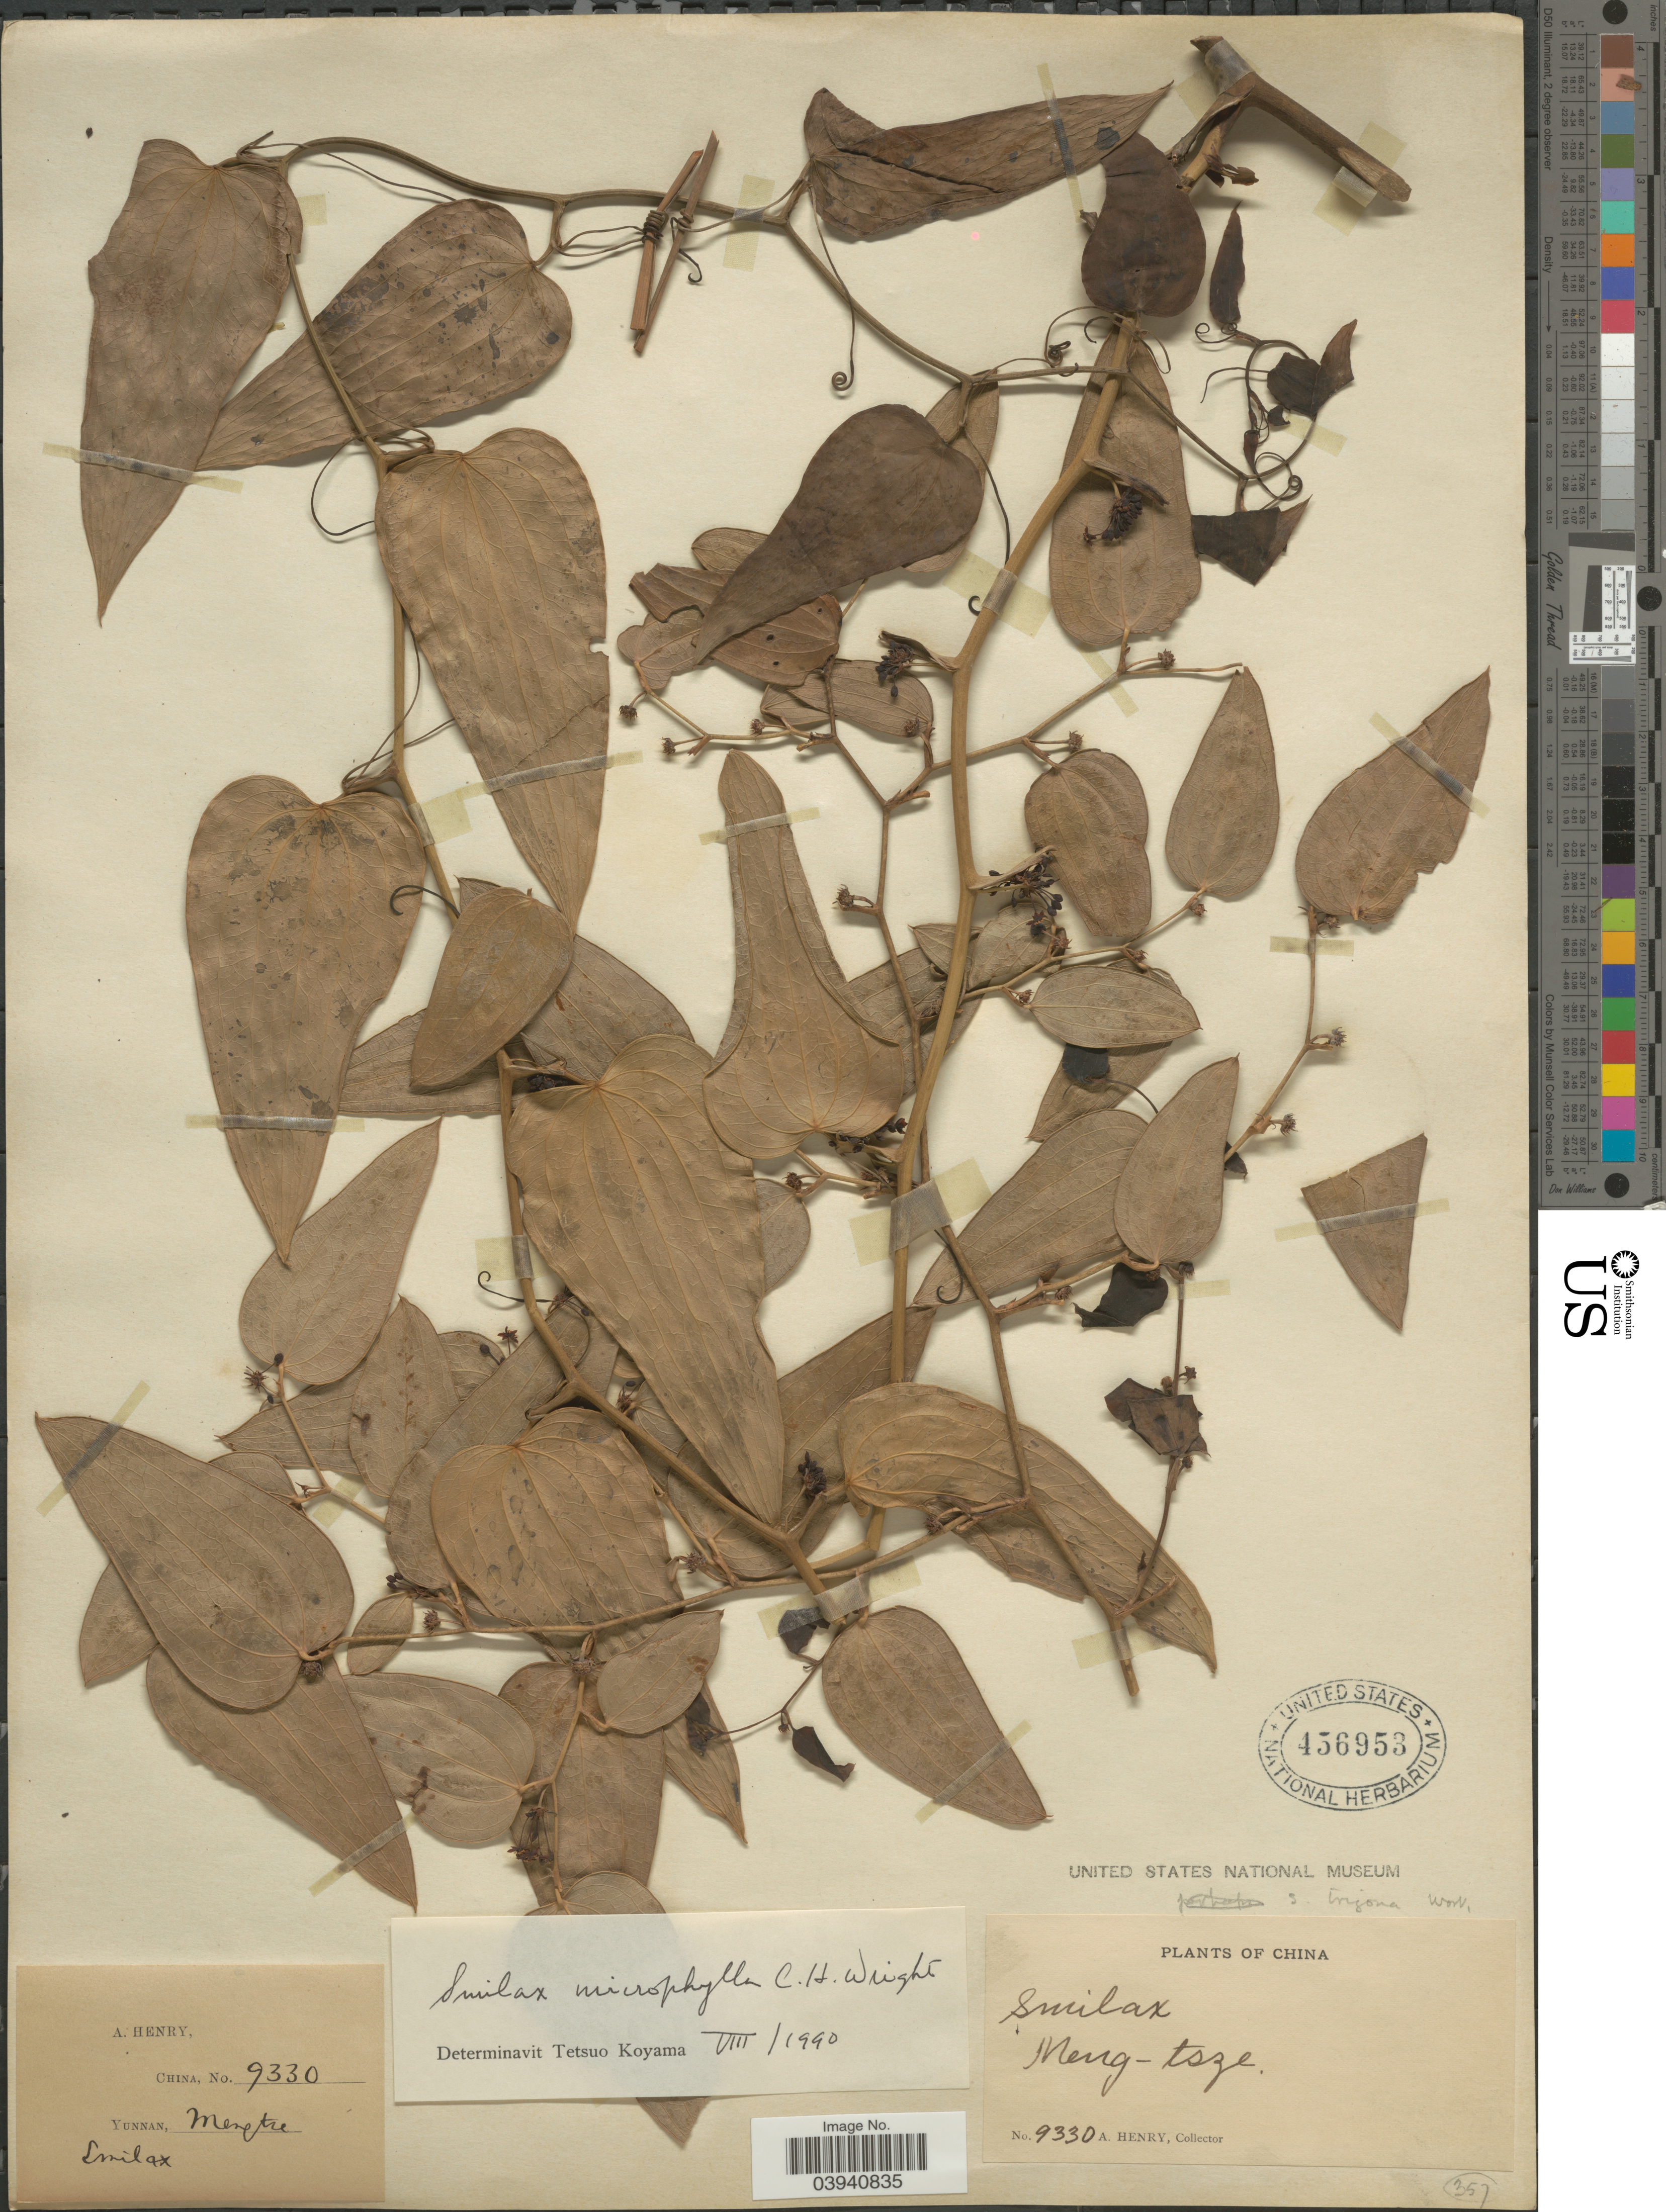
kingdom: Plantae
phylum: Tracheophyta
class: Liliopsida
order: Liliales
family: Smilacaceae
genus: Smilax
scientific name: Smilax microphylla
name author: C.H. Wright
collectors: A. Henry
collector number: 9330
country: China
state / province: Yunnan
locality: Meng-tsze.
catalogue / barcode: US 456953